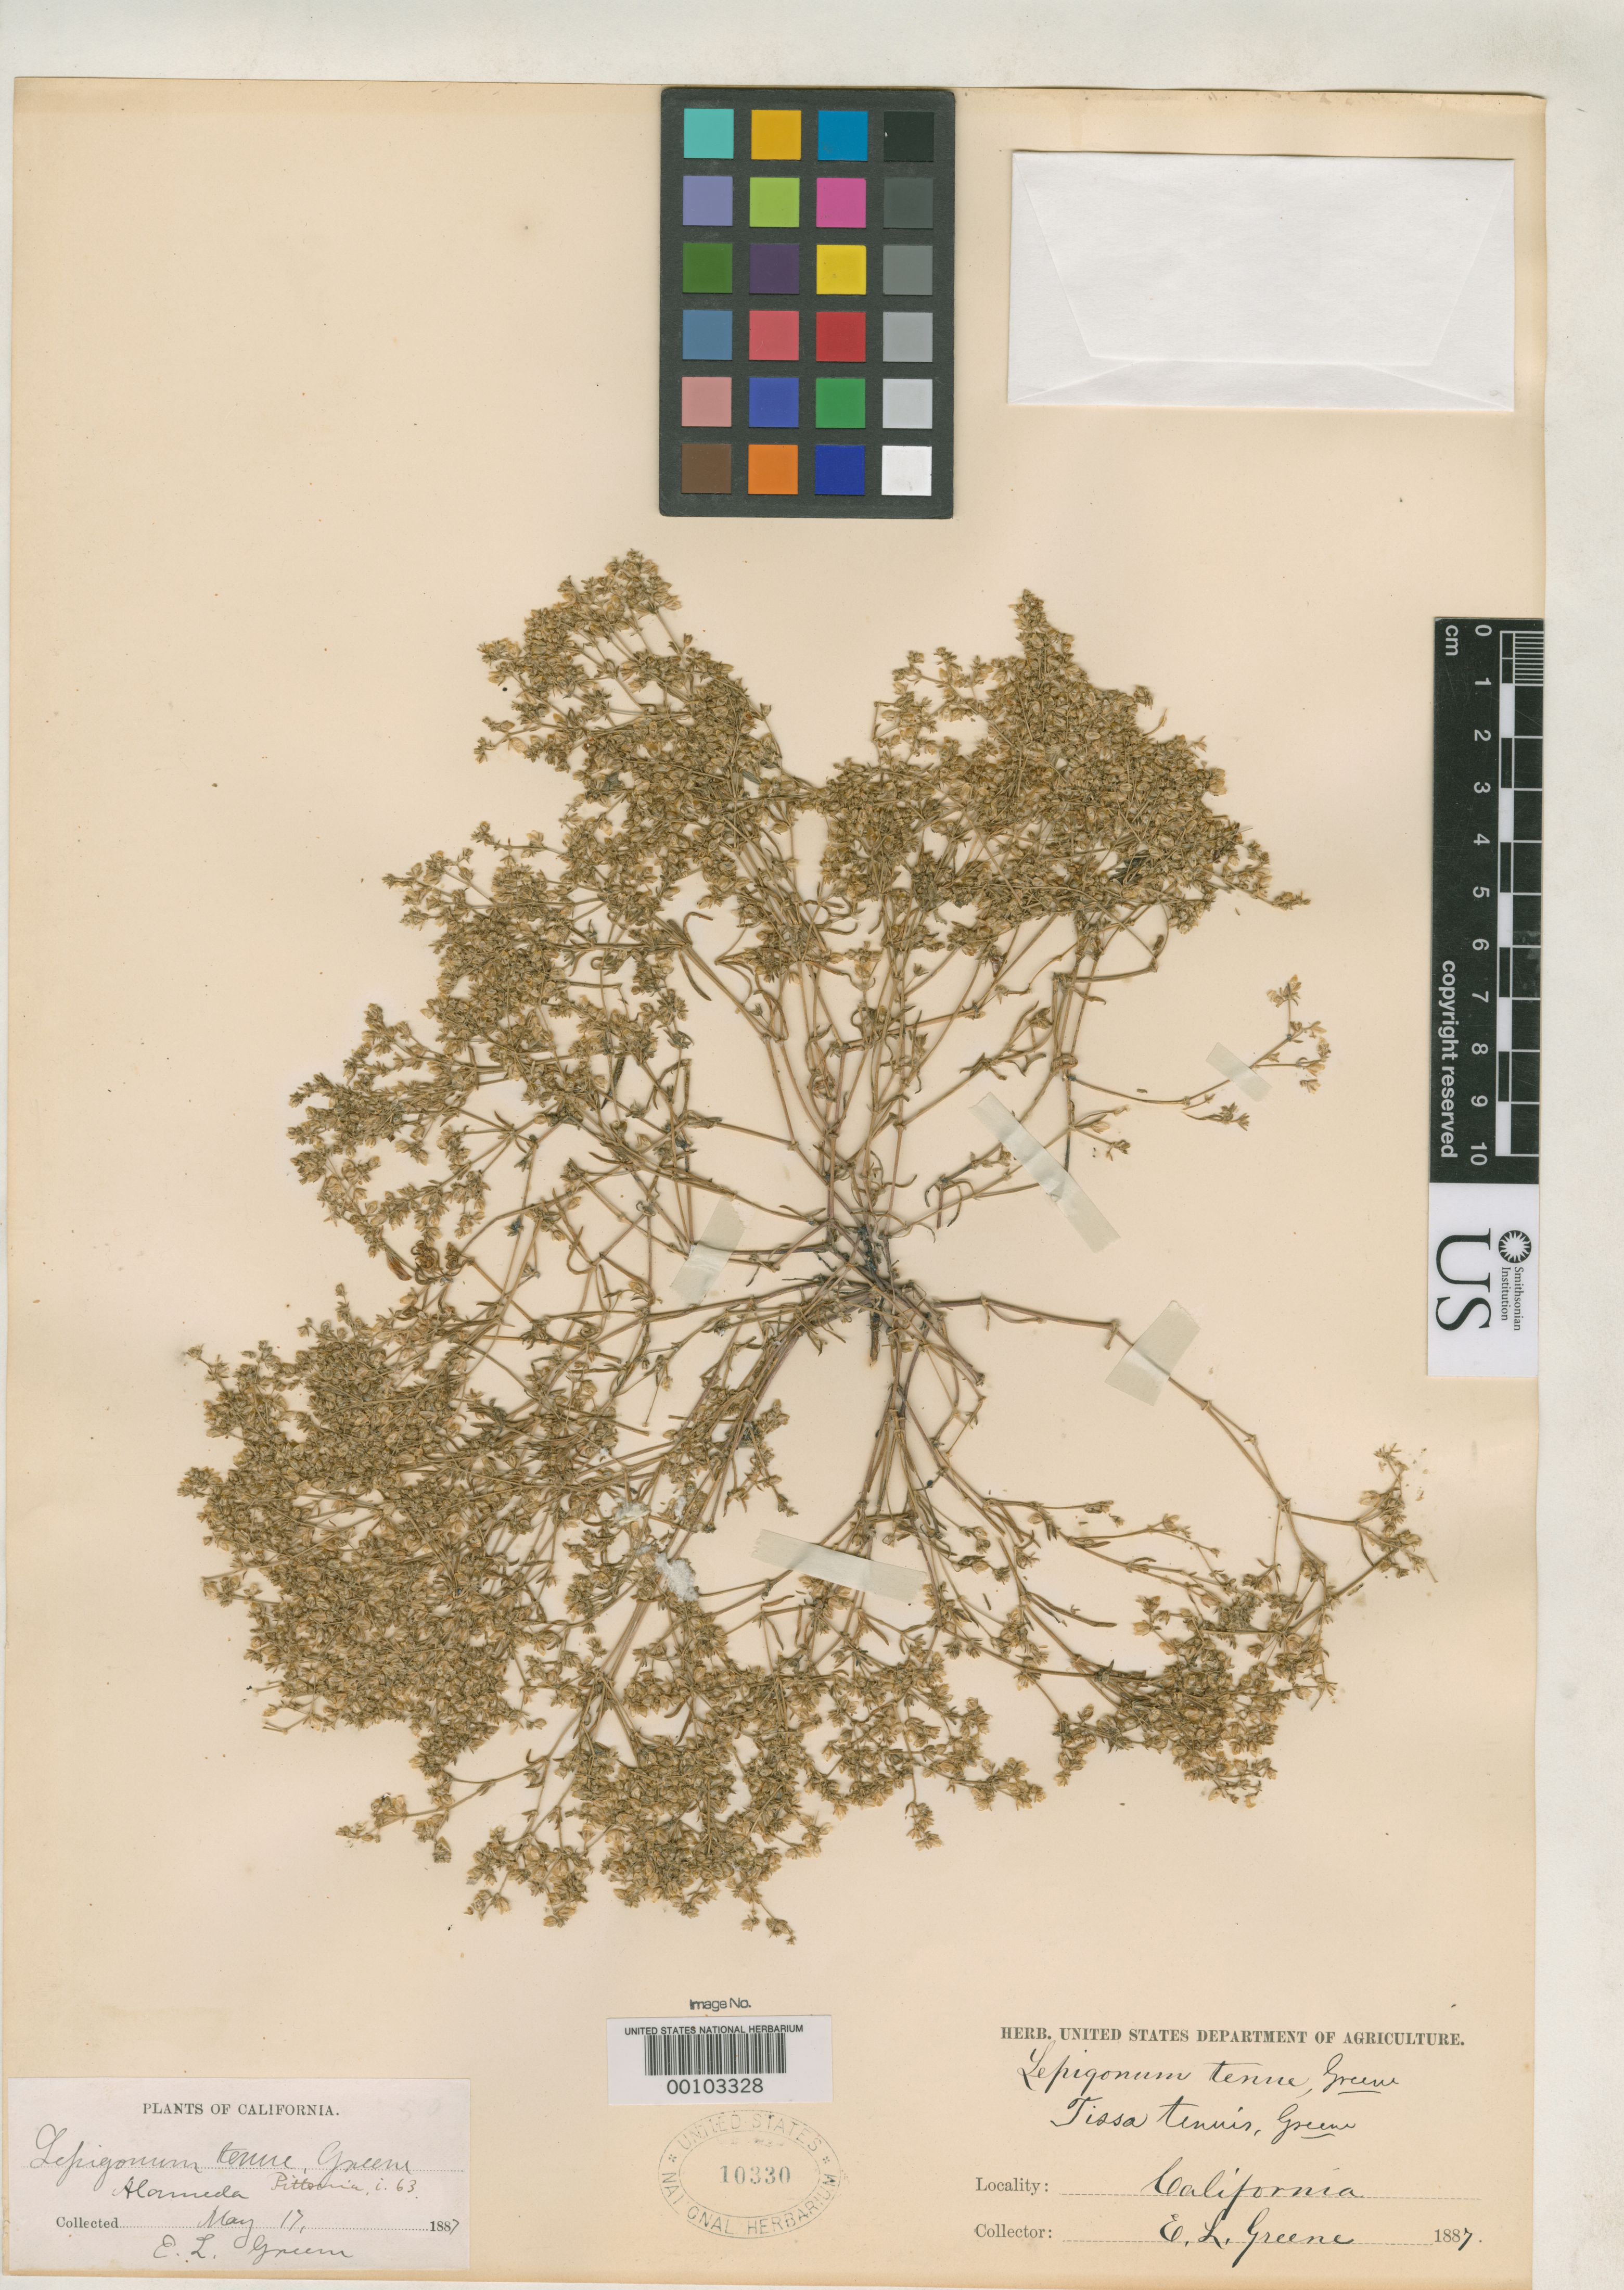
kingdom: Plantae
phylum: Tracheophyta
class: Magnoliopsida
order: Caryophyllales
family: Caryophyllaceae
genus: Lepigonum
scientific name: Lepigonum tenue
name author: Greene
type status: Isotype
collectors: E. L. Greene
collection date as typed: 17 May 1887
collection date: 1887-05-17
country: United States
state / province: California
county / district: Alameda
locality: Alameda.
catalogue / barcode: US 10330